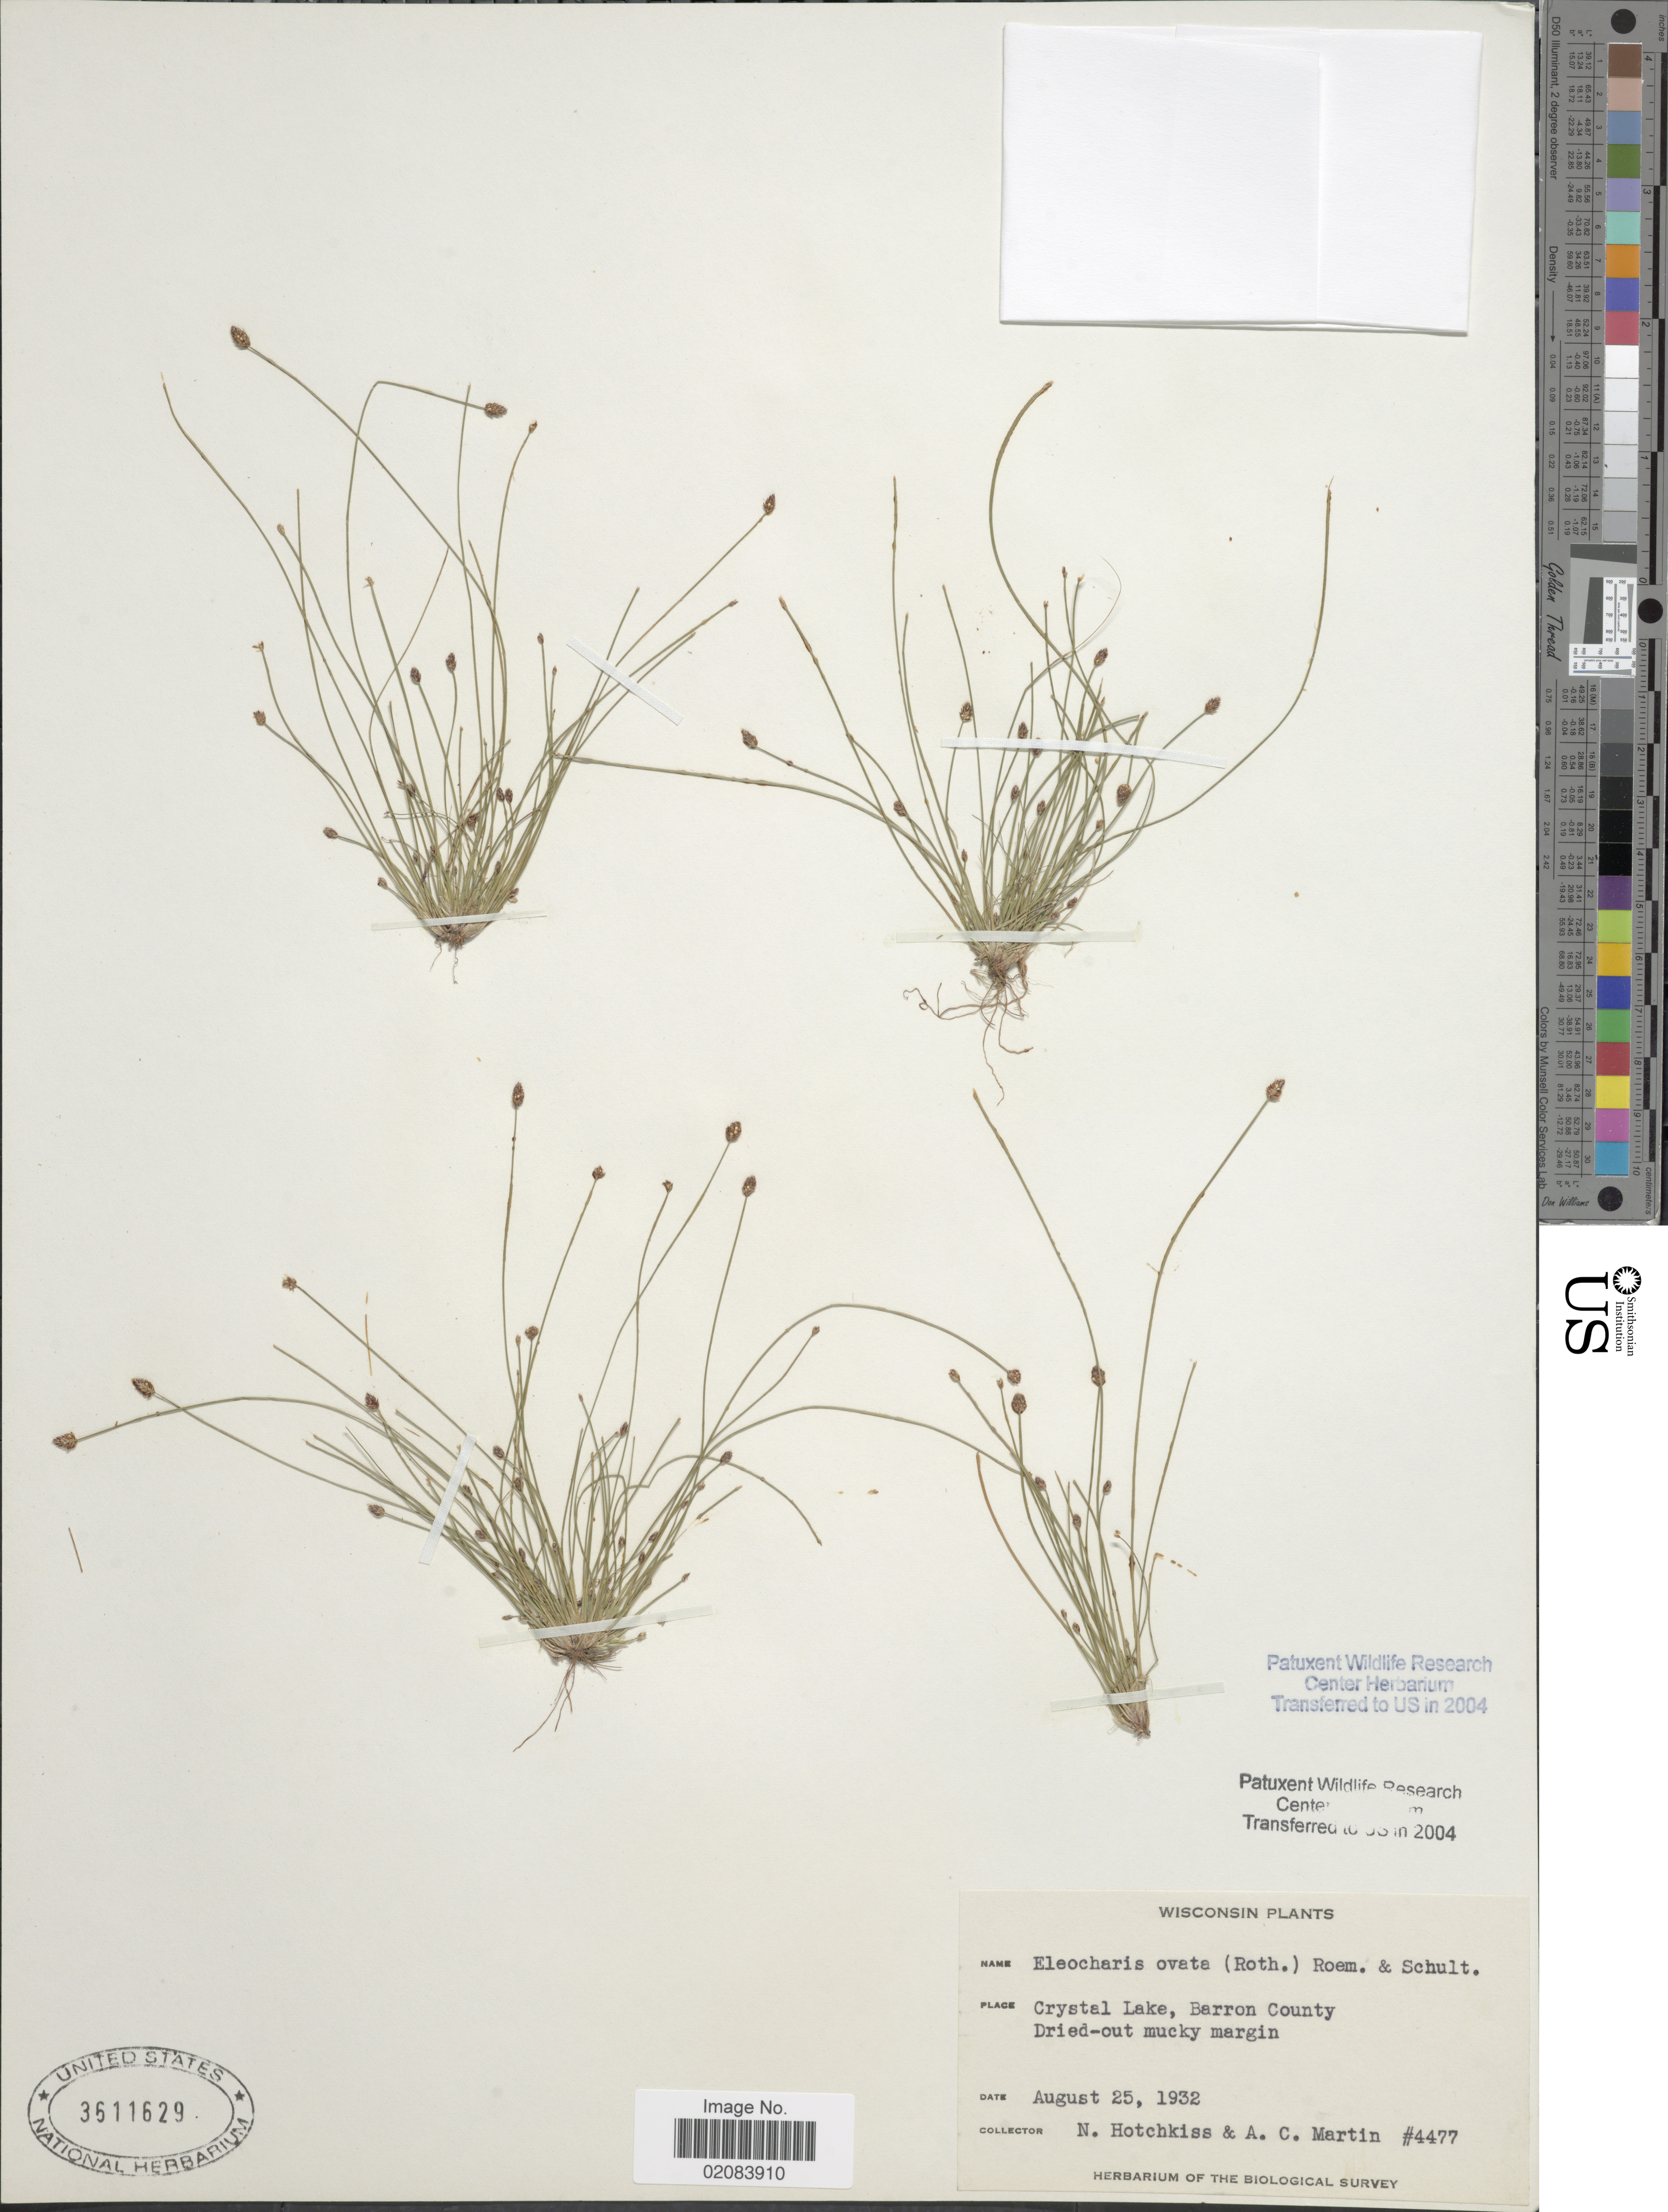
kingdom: Plantae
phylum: Tracheophyta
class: Liliopsida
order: Poales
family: Cyperaceae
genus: Eleocharis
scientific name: Eleocharis ovata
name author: (Roth) Roem. & Schult.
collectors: N. Hotchkiss & A. C. Martin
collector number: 4477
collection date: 1932-08-25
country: United States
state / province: Wisconsin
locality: Crystal Lake, Barron County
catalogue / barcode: US 3611629